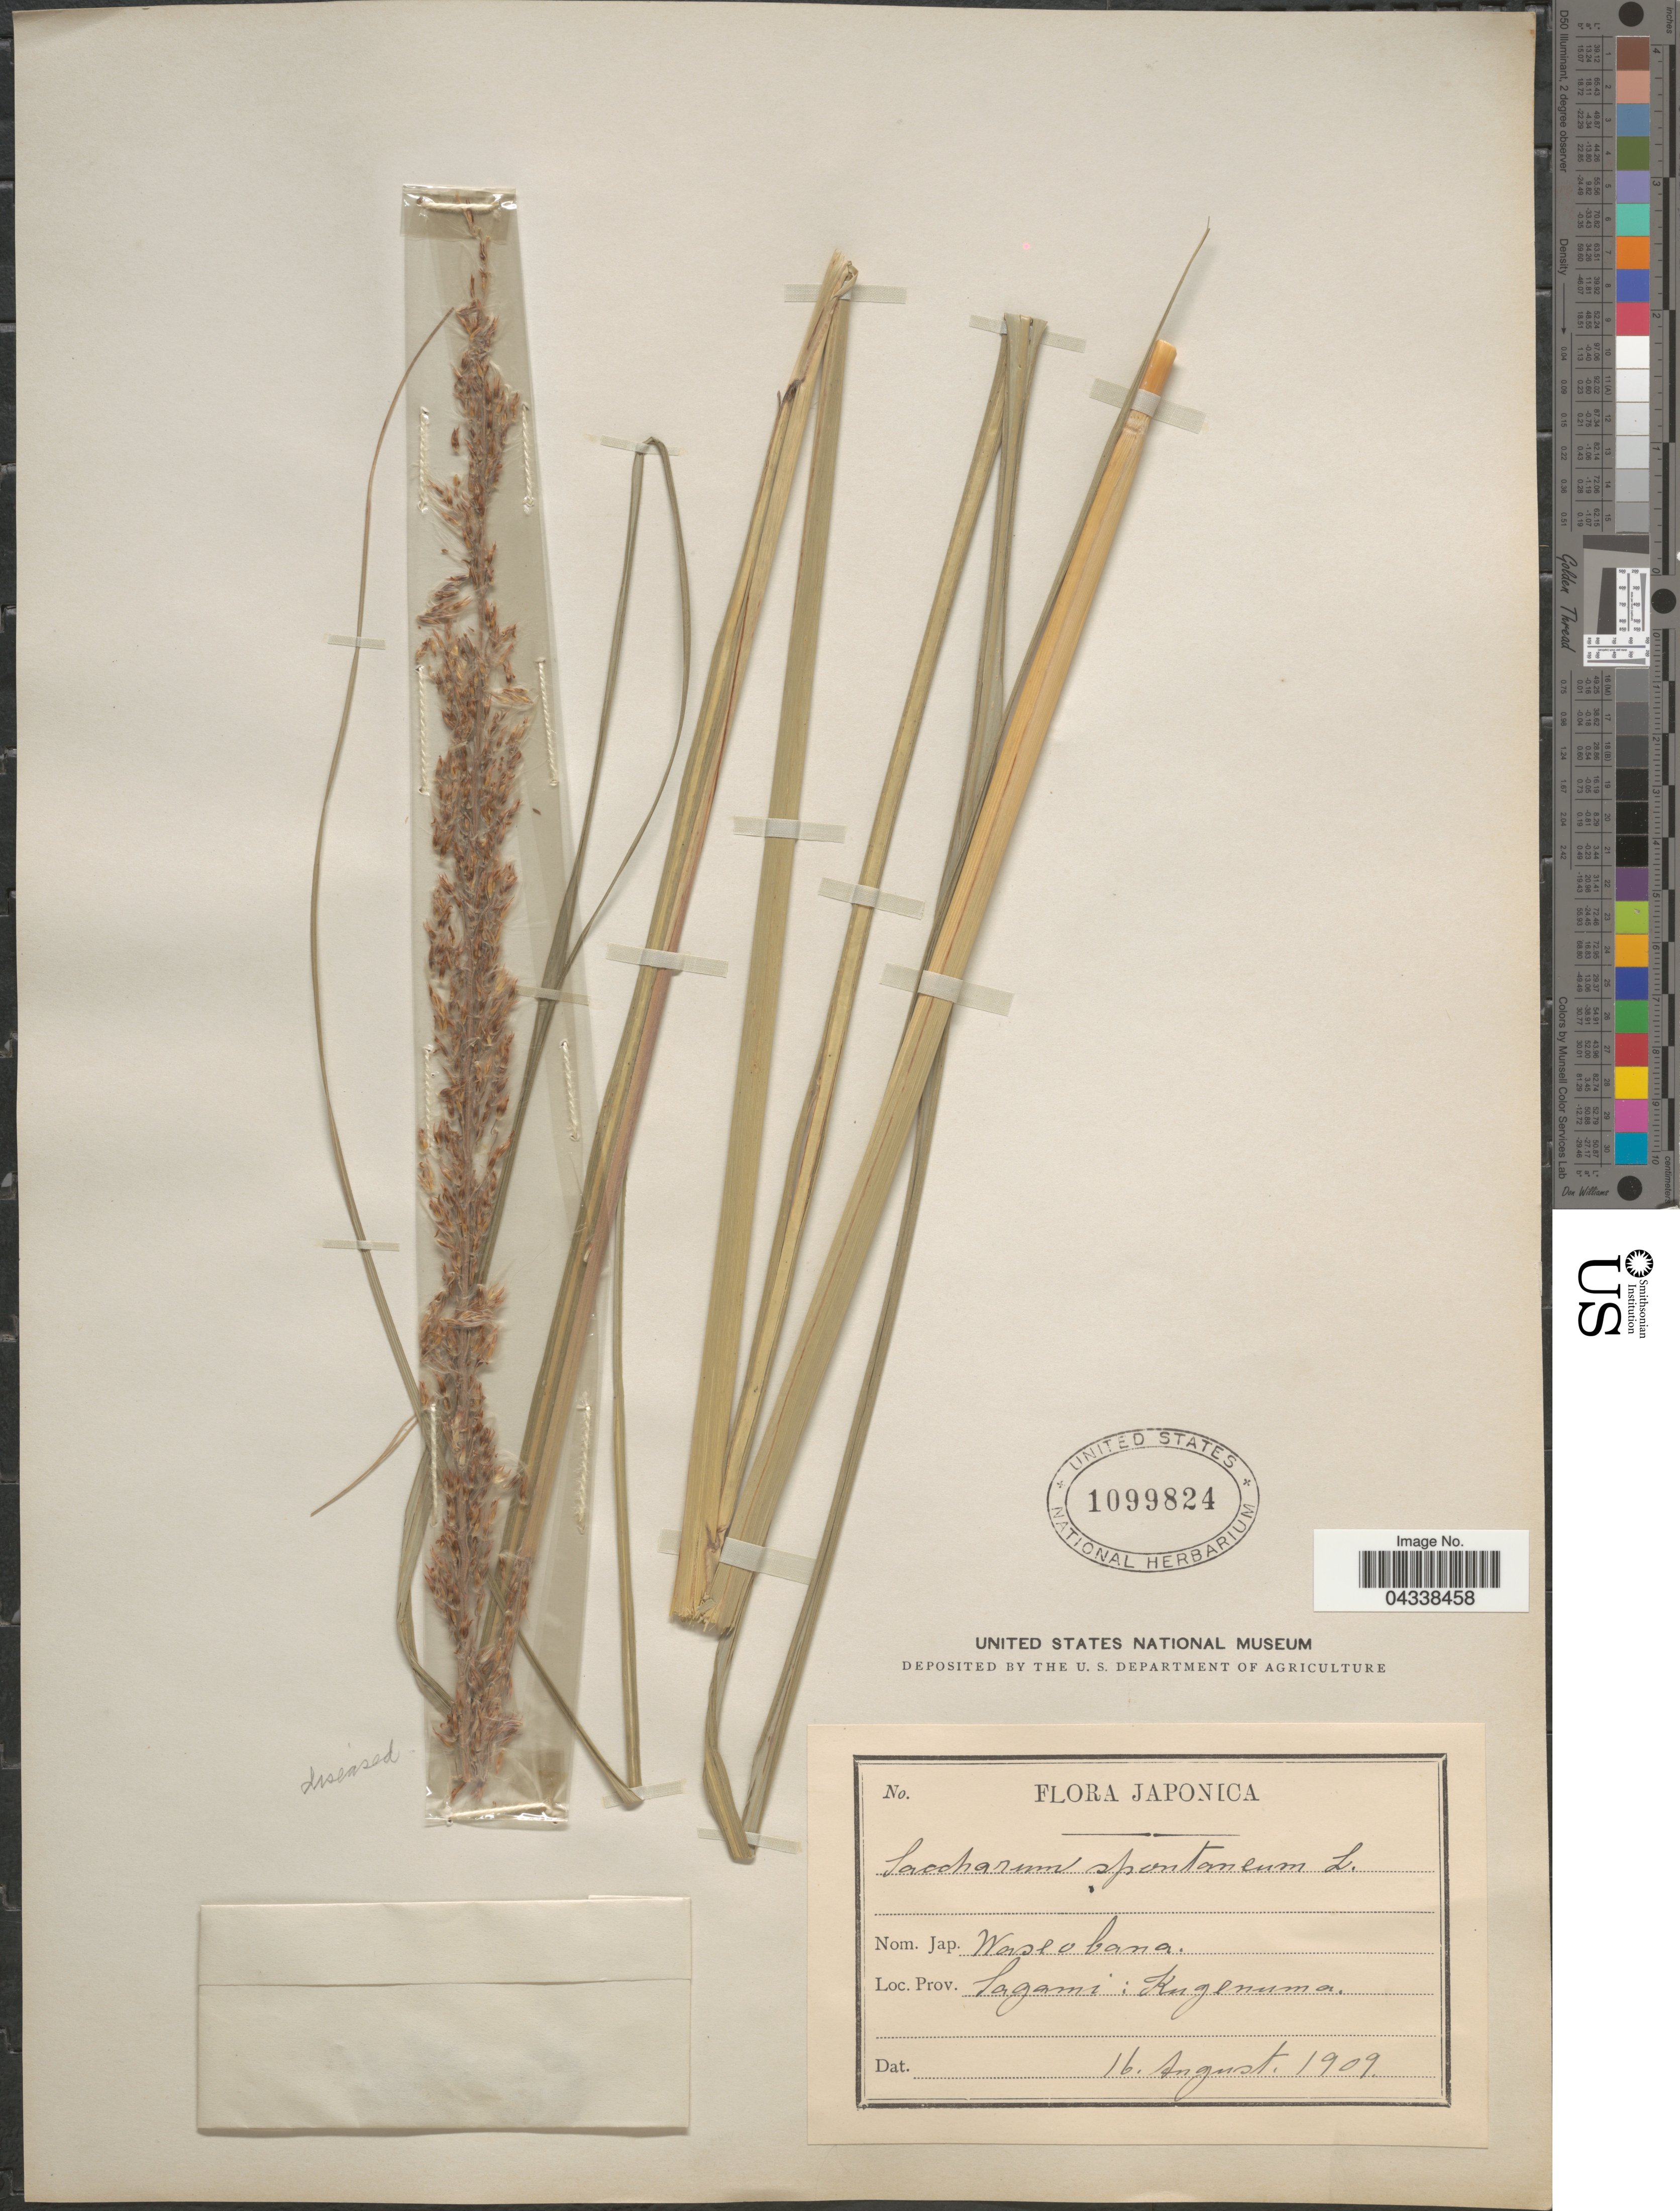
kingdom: Plantae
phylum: Tracheophyta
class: Liliopsida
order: Poales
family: Poaceae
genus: Saccharum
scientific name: Saccharum spontaneum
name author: L.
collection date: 1909-08-16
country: Japan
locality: Prov. Sagami: Kugenuma.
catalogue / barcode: US 1099824